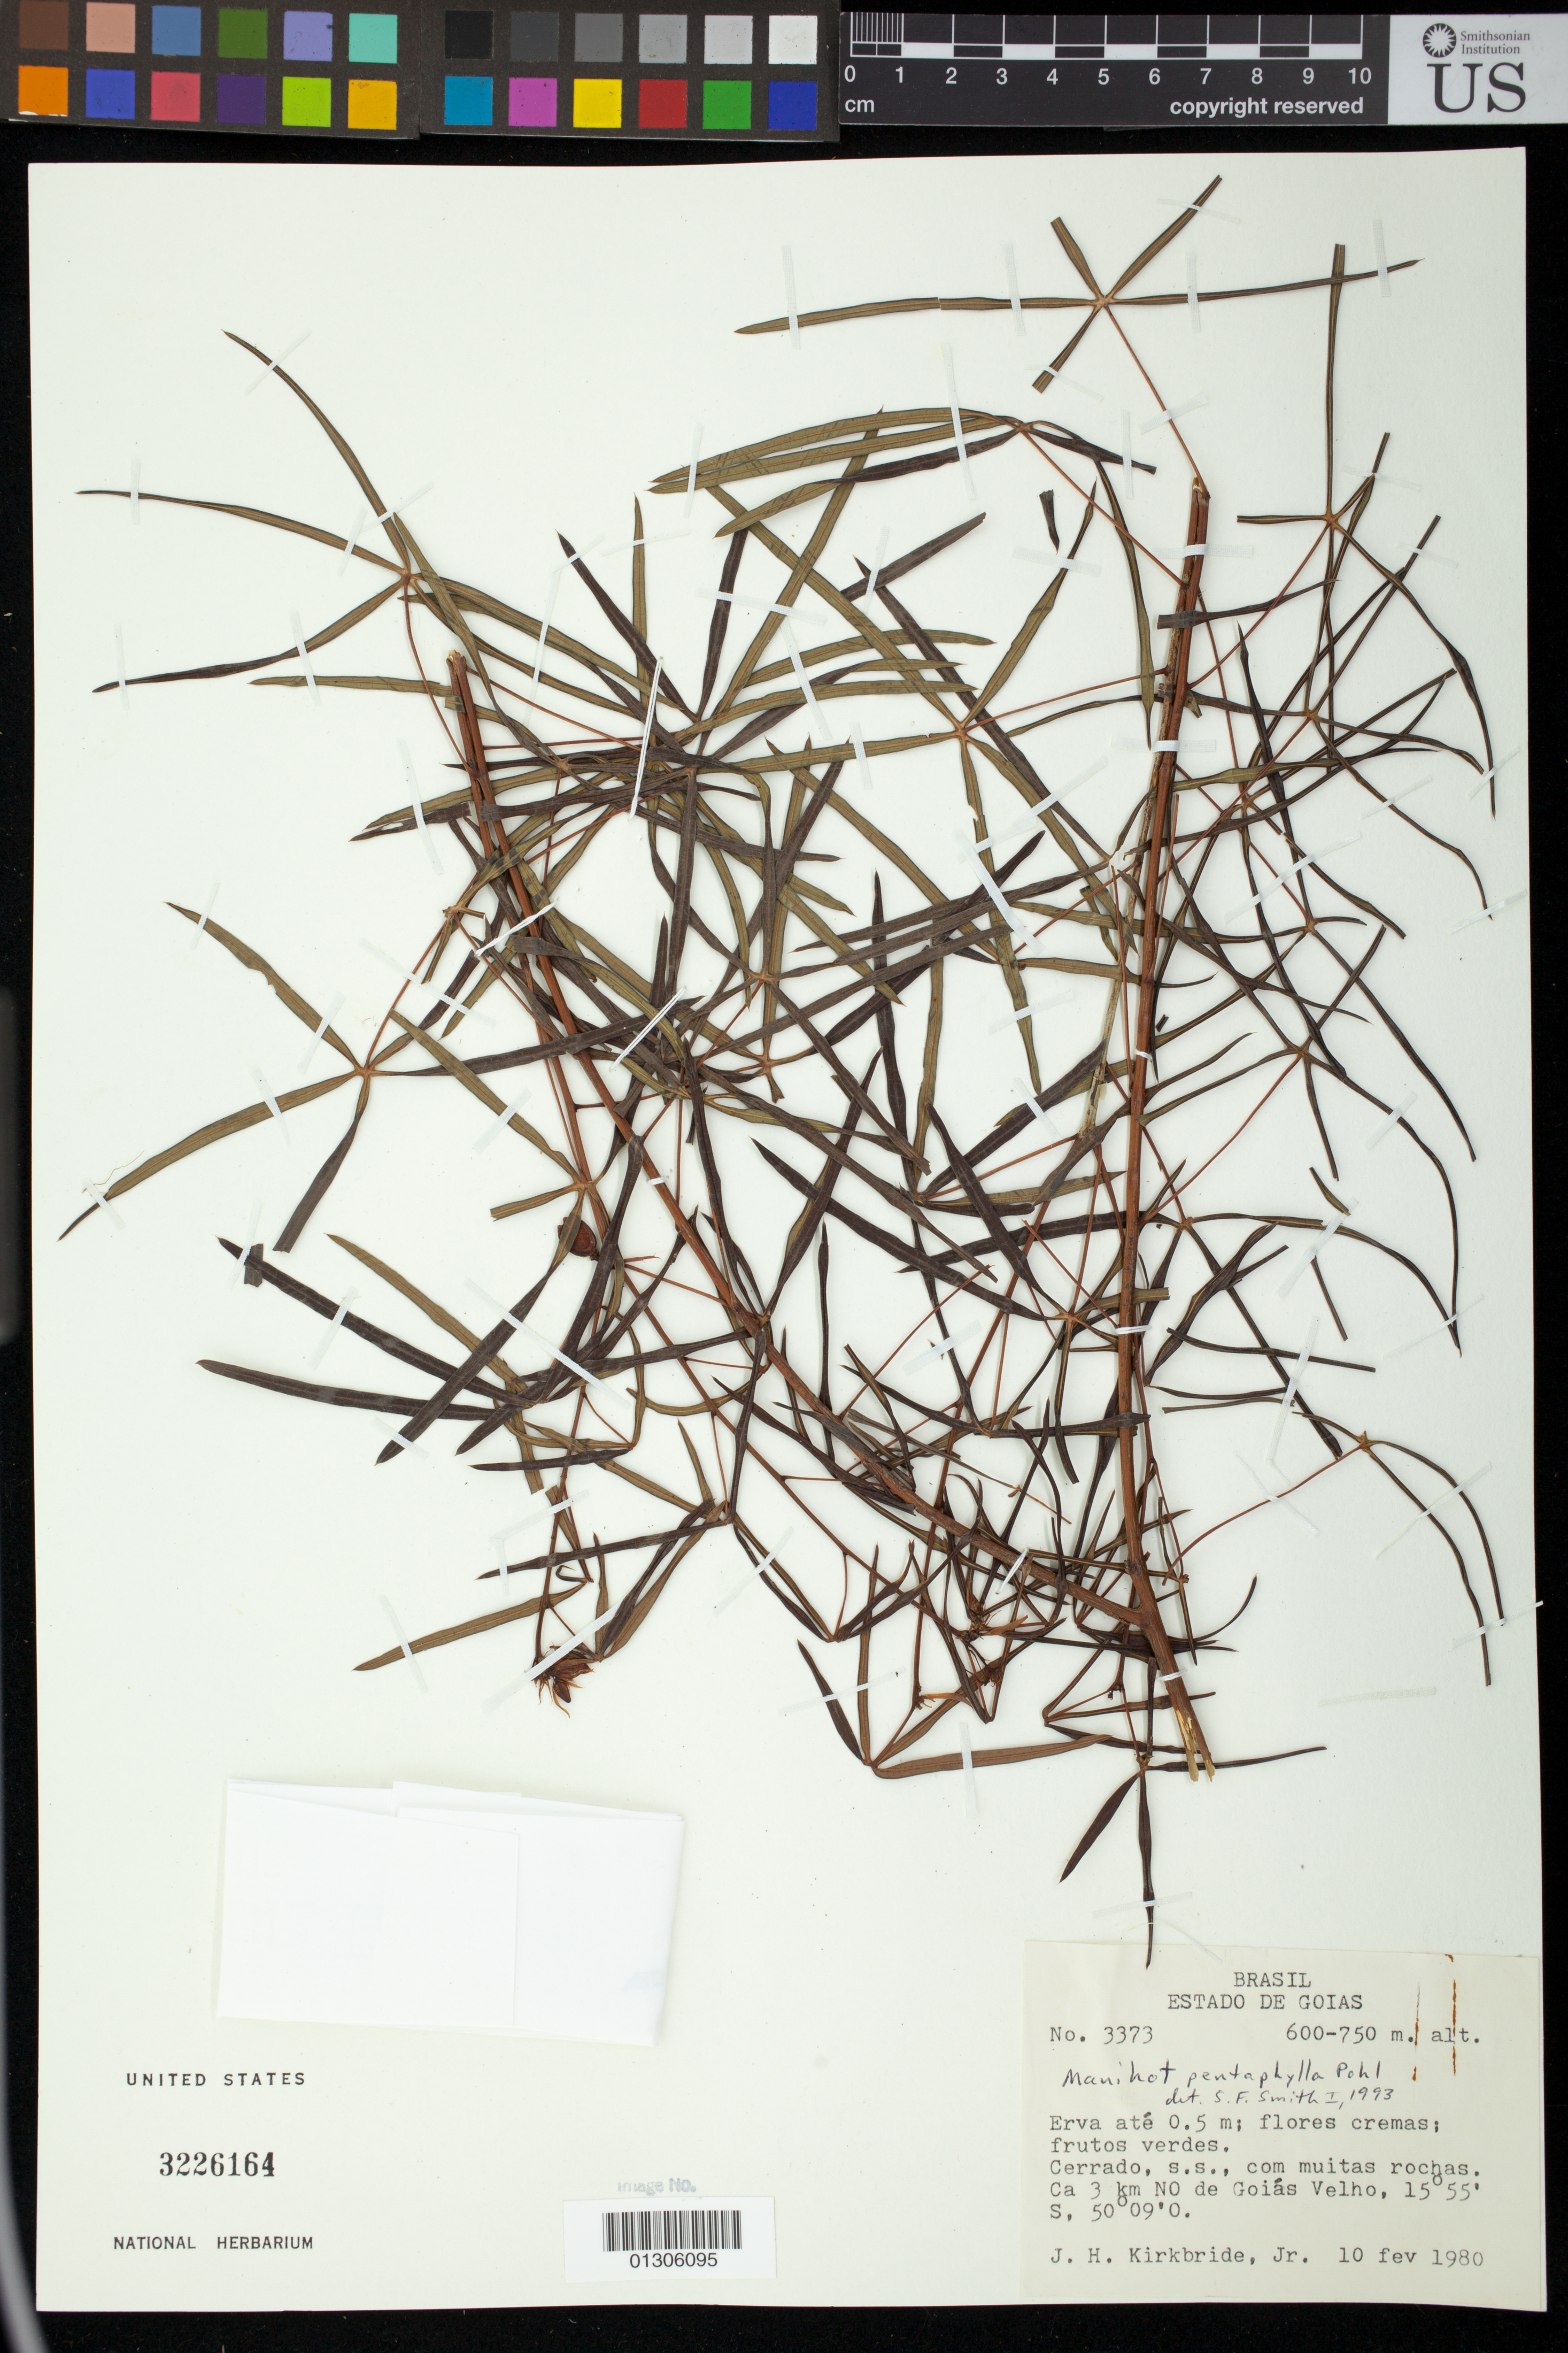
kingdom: Plantae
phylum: Tracheophyta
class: Magnoliopsida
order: Malpighiales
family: Euphorbiaceae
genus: Manihot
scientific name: Manihot pentaphylla subsp. pentaphylla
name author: Pohl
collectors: J. H. Kirkbride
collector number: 3373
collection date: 1980-10-02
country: Brazil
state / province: Goiás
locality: Ca 3 km NO de Goias Velho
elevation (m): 600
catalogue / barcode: US 3226164